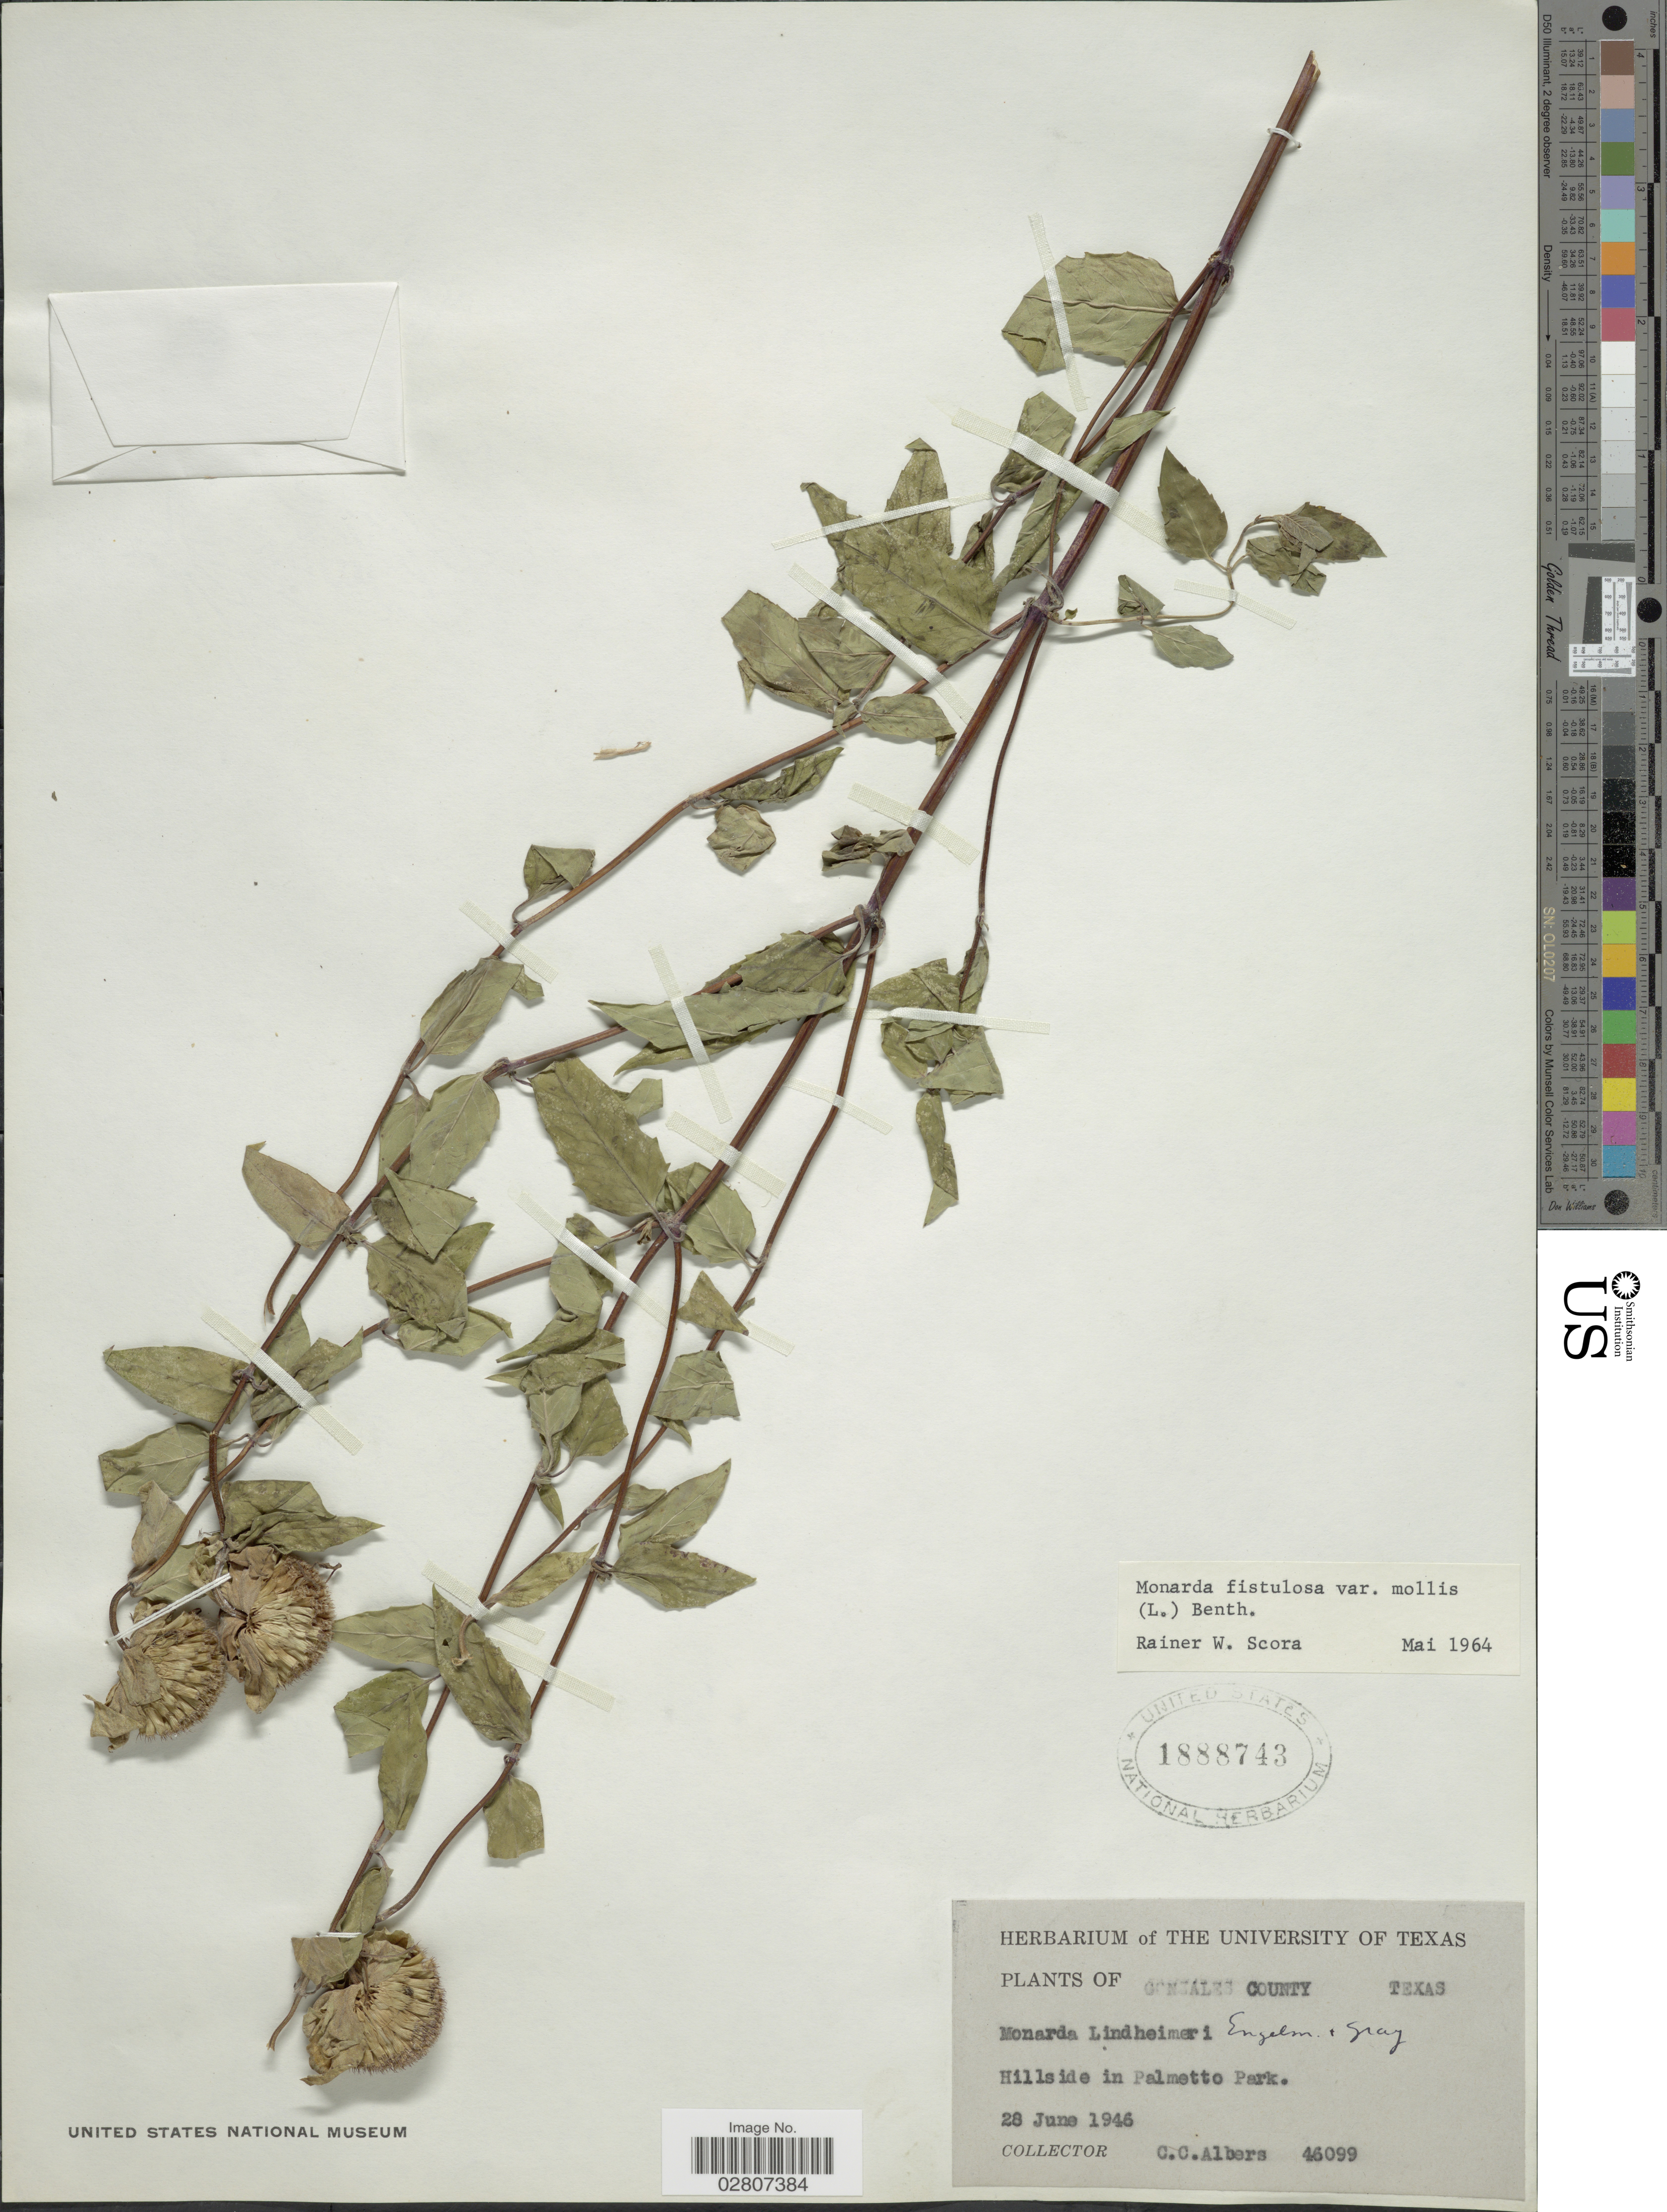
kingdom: Plantae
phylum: Tracheophyta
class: Magnoliopsida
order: Lamiales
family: Lamiaceae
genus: Monarda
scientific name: Monarda fistulosa var. mollis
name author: (L.) L.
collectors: C. Albers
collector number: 46099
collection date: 1946-06-28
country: United States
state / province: Texas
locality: Gonzales County. Hillside in Palmetto Park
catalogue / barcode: US 1888743